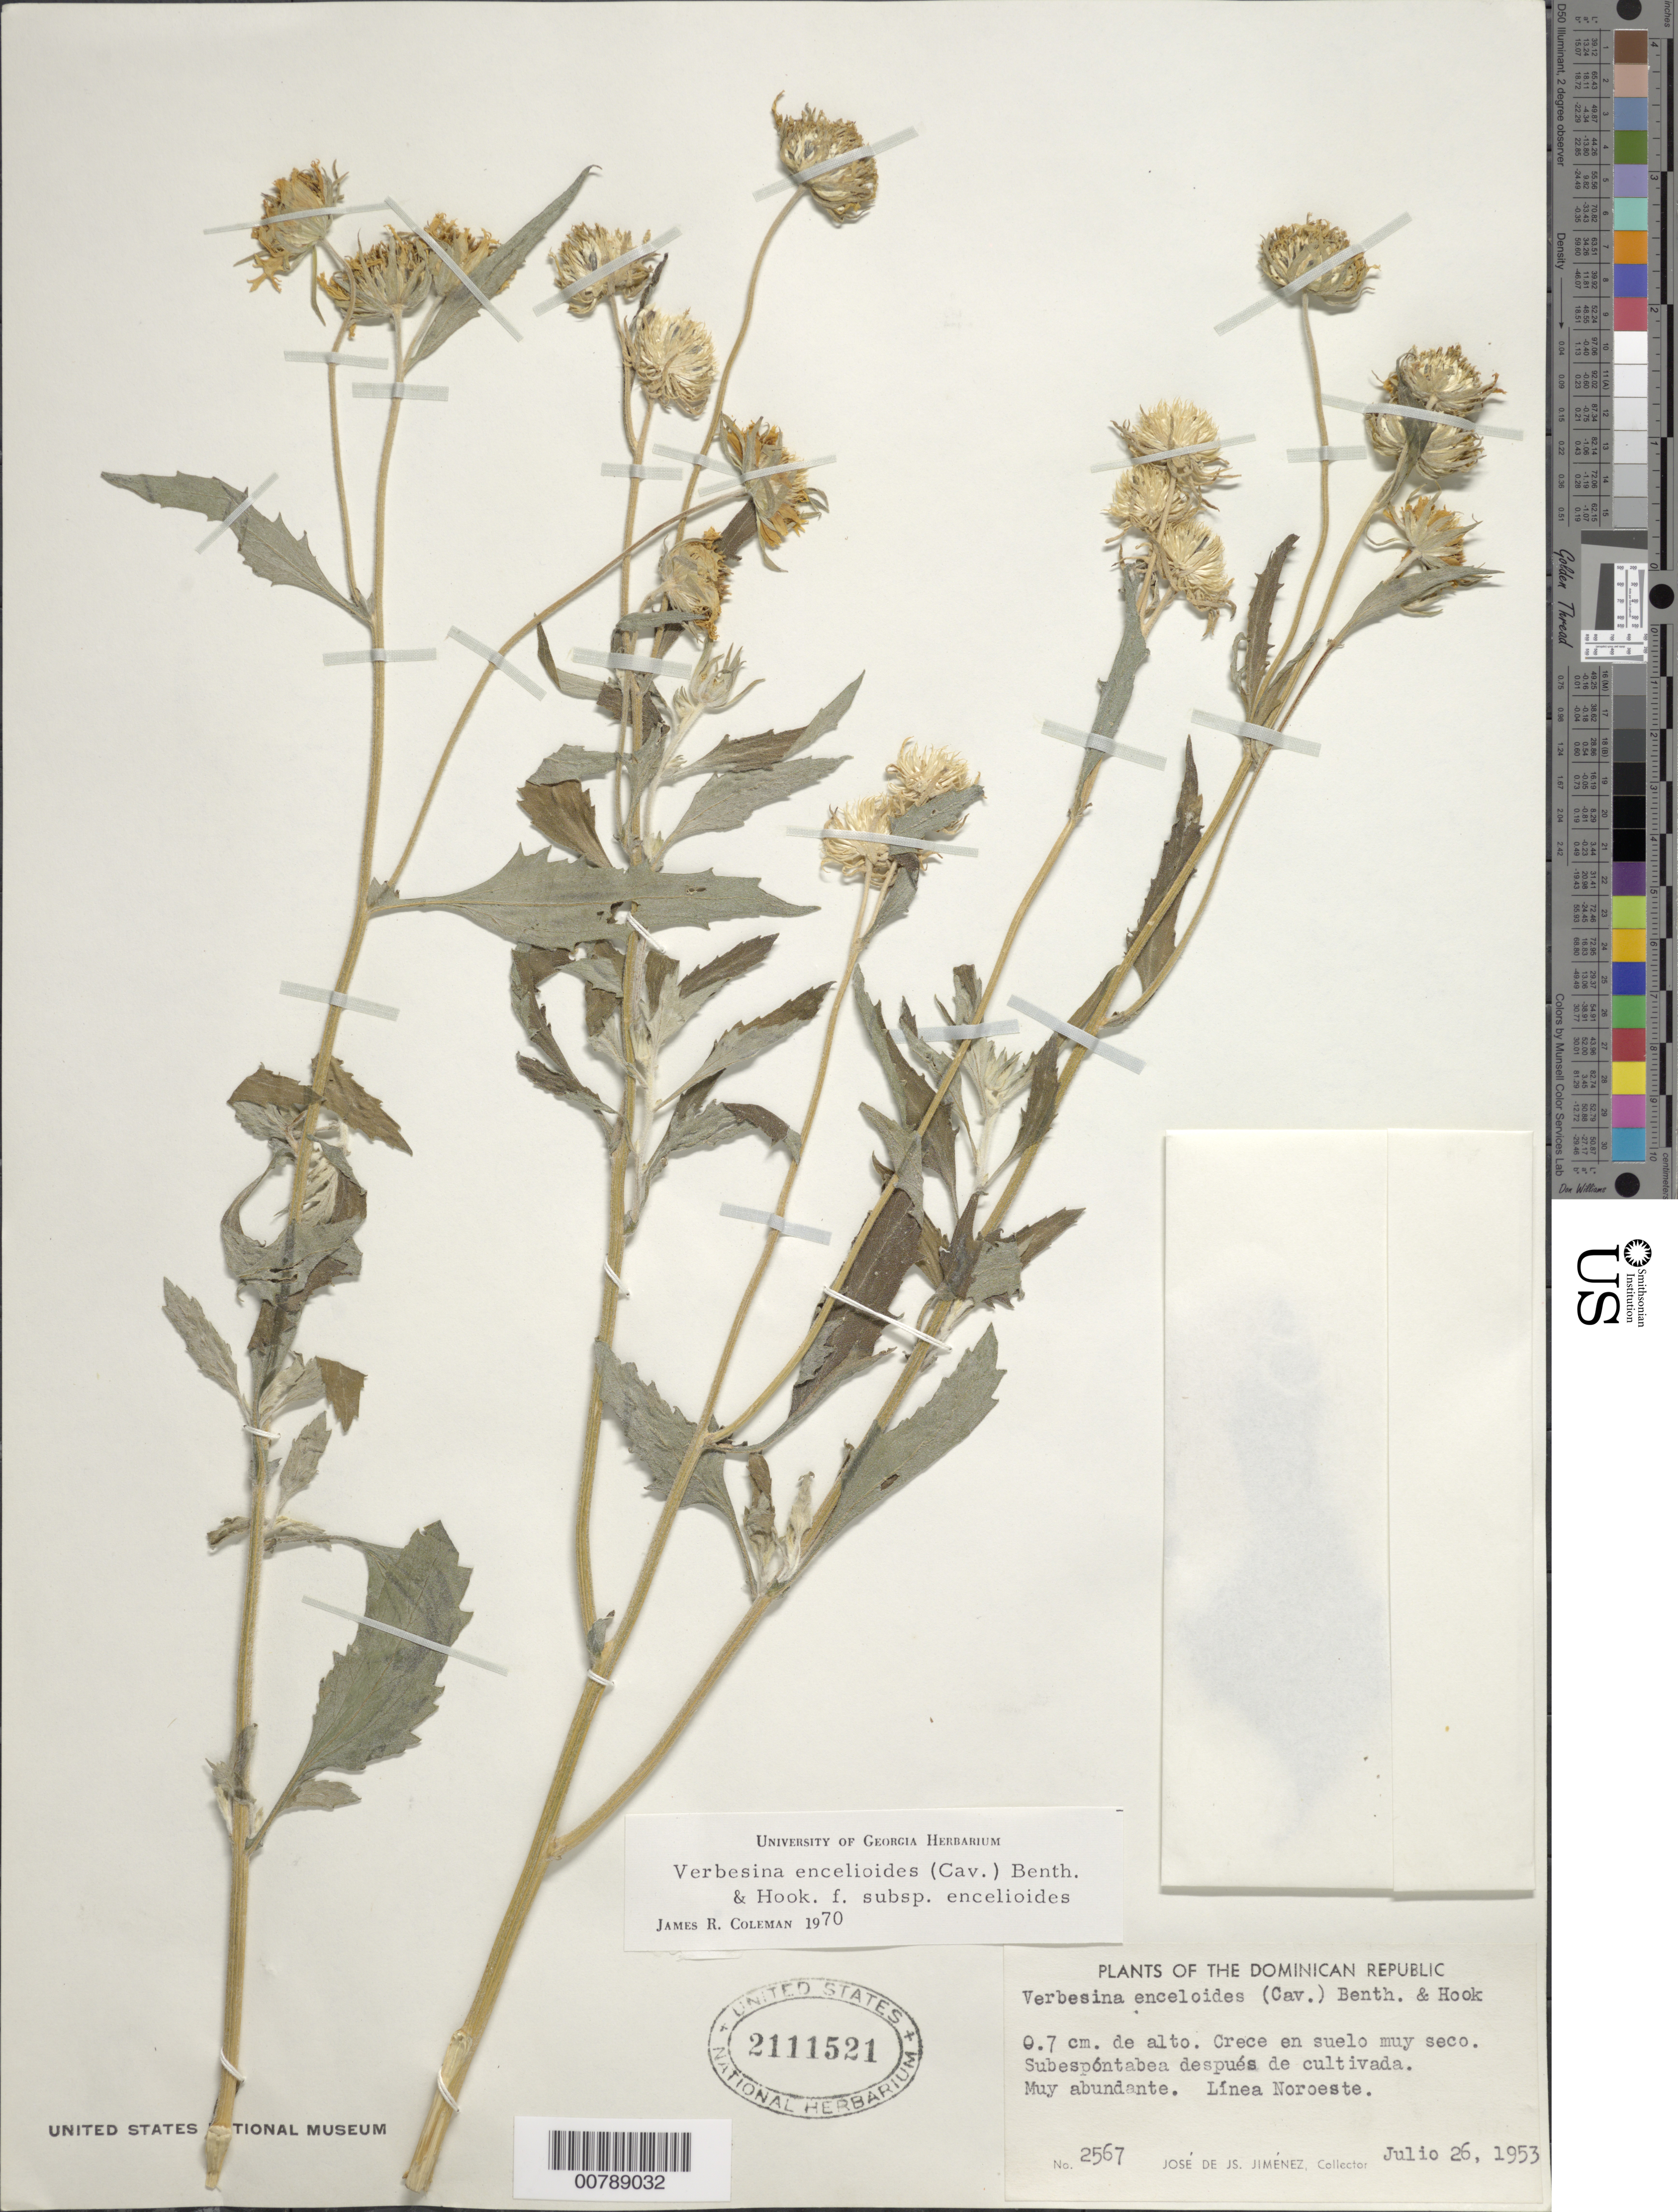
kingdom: Plantae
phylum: Tracheophyta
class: Magnoliopsida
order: Asterales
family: Asteraceae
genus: Verbesina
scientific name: Verbesina encelioides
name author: (Cav.) Benth. & Hook. ex A. Gray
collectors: J. J. Jiménez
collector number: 2567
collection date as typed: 26 Jun 1953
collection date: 1953-06-26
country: Dominican Republic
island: Hispaniola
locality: Linea Noroeste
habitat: Suelo muy seco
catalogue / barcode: US 2111521